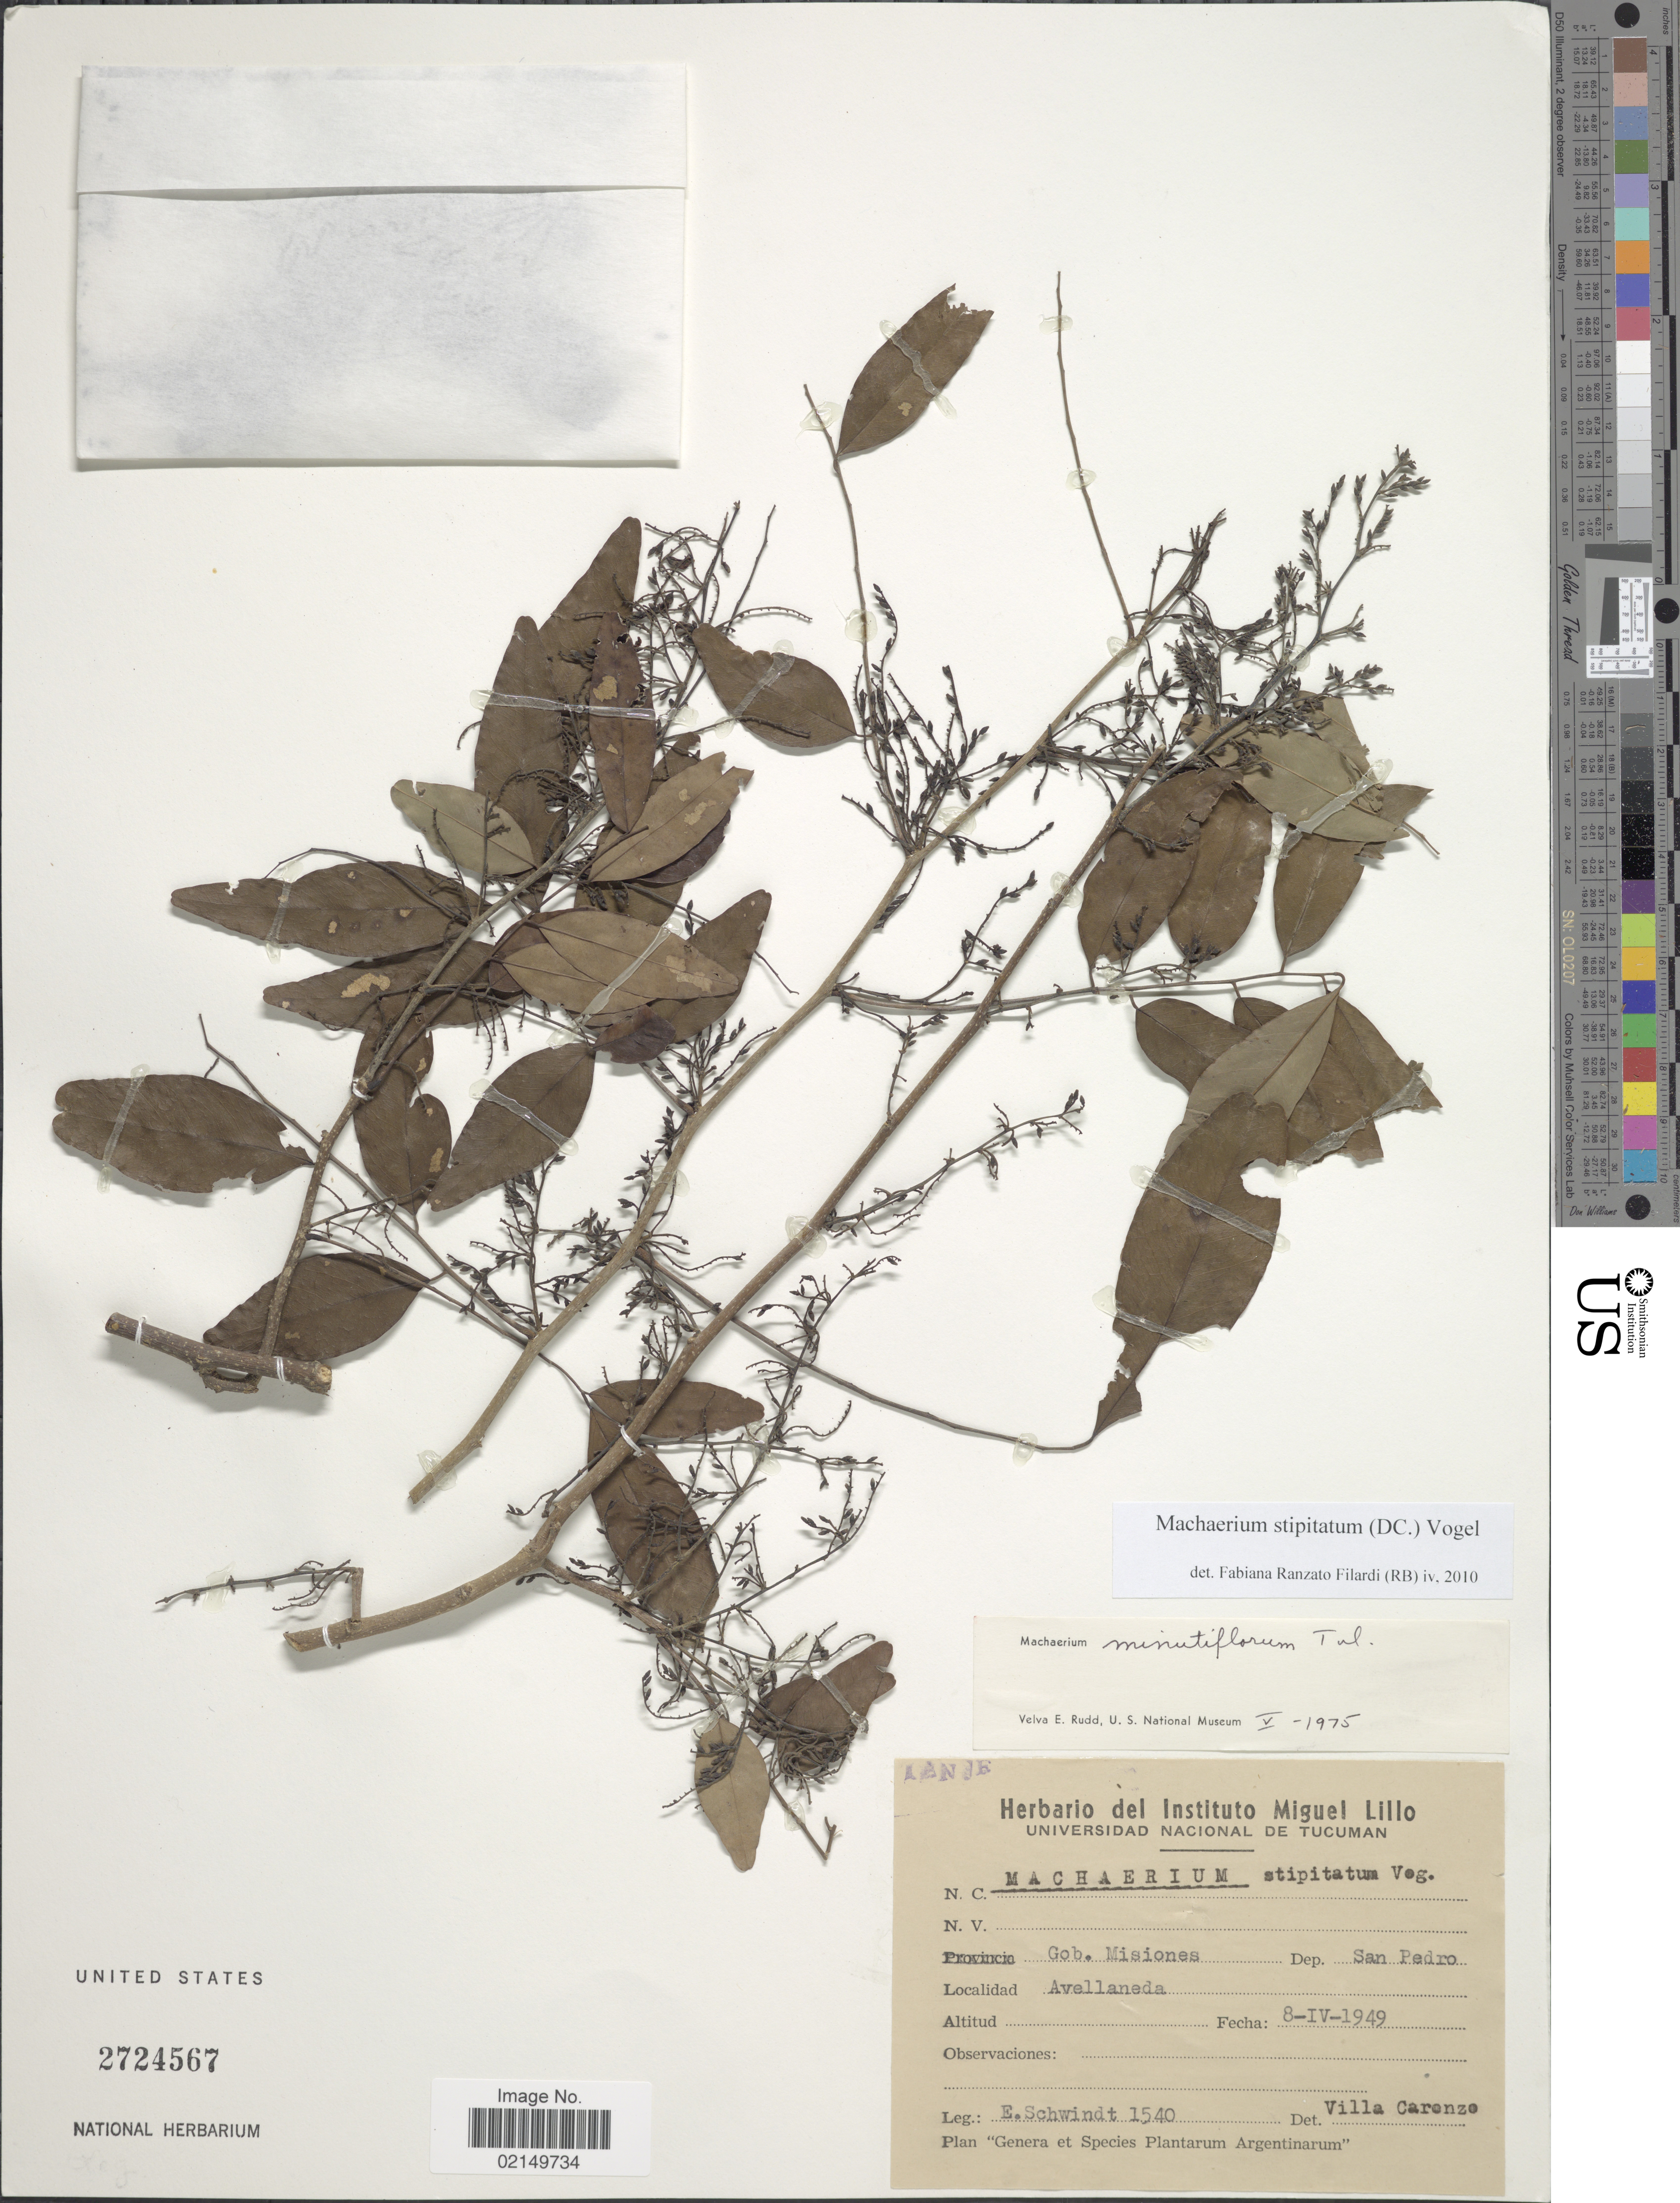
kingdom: Plantae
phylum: Tracheophyta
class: Magnoliopsida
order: Fabales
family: Fabaceae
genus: Machaerium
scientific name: Machaerium stipitatum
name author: (DC.) Vogel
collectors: E. Schwindt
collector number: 1540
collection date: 1949-04-08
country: Argentina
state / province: Misiones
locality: Gob. Misiones. Dep. San Pedro. Avellaneda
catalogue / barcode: US 2724567